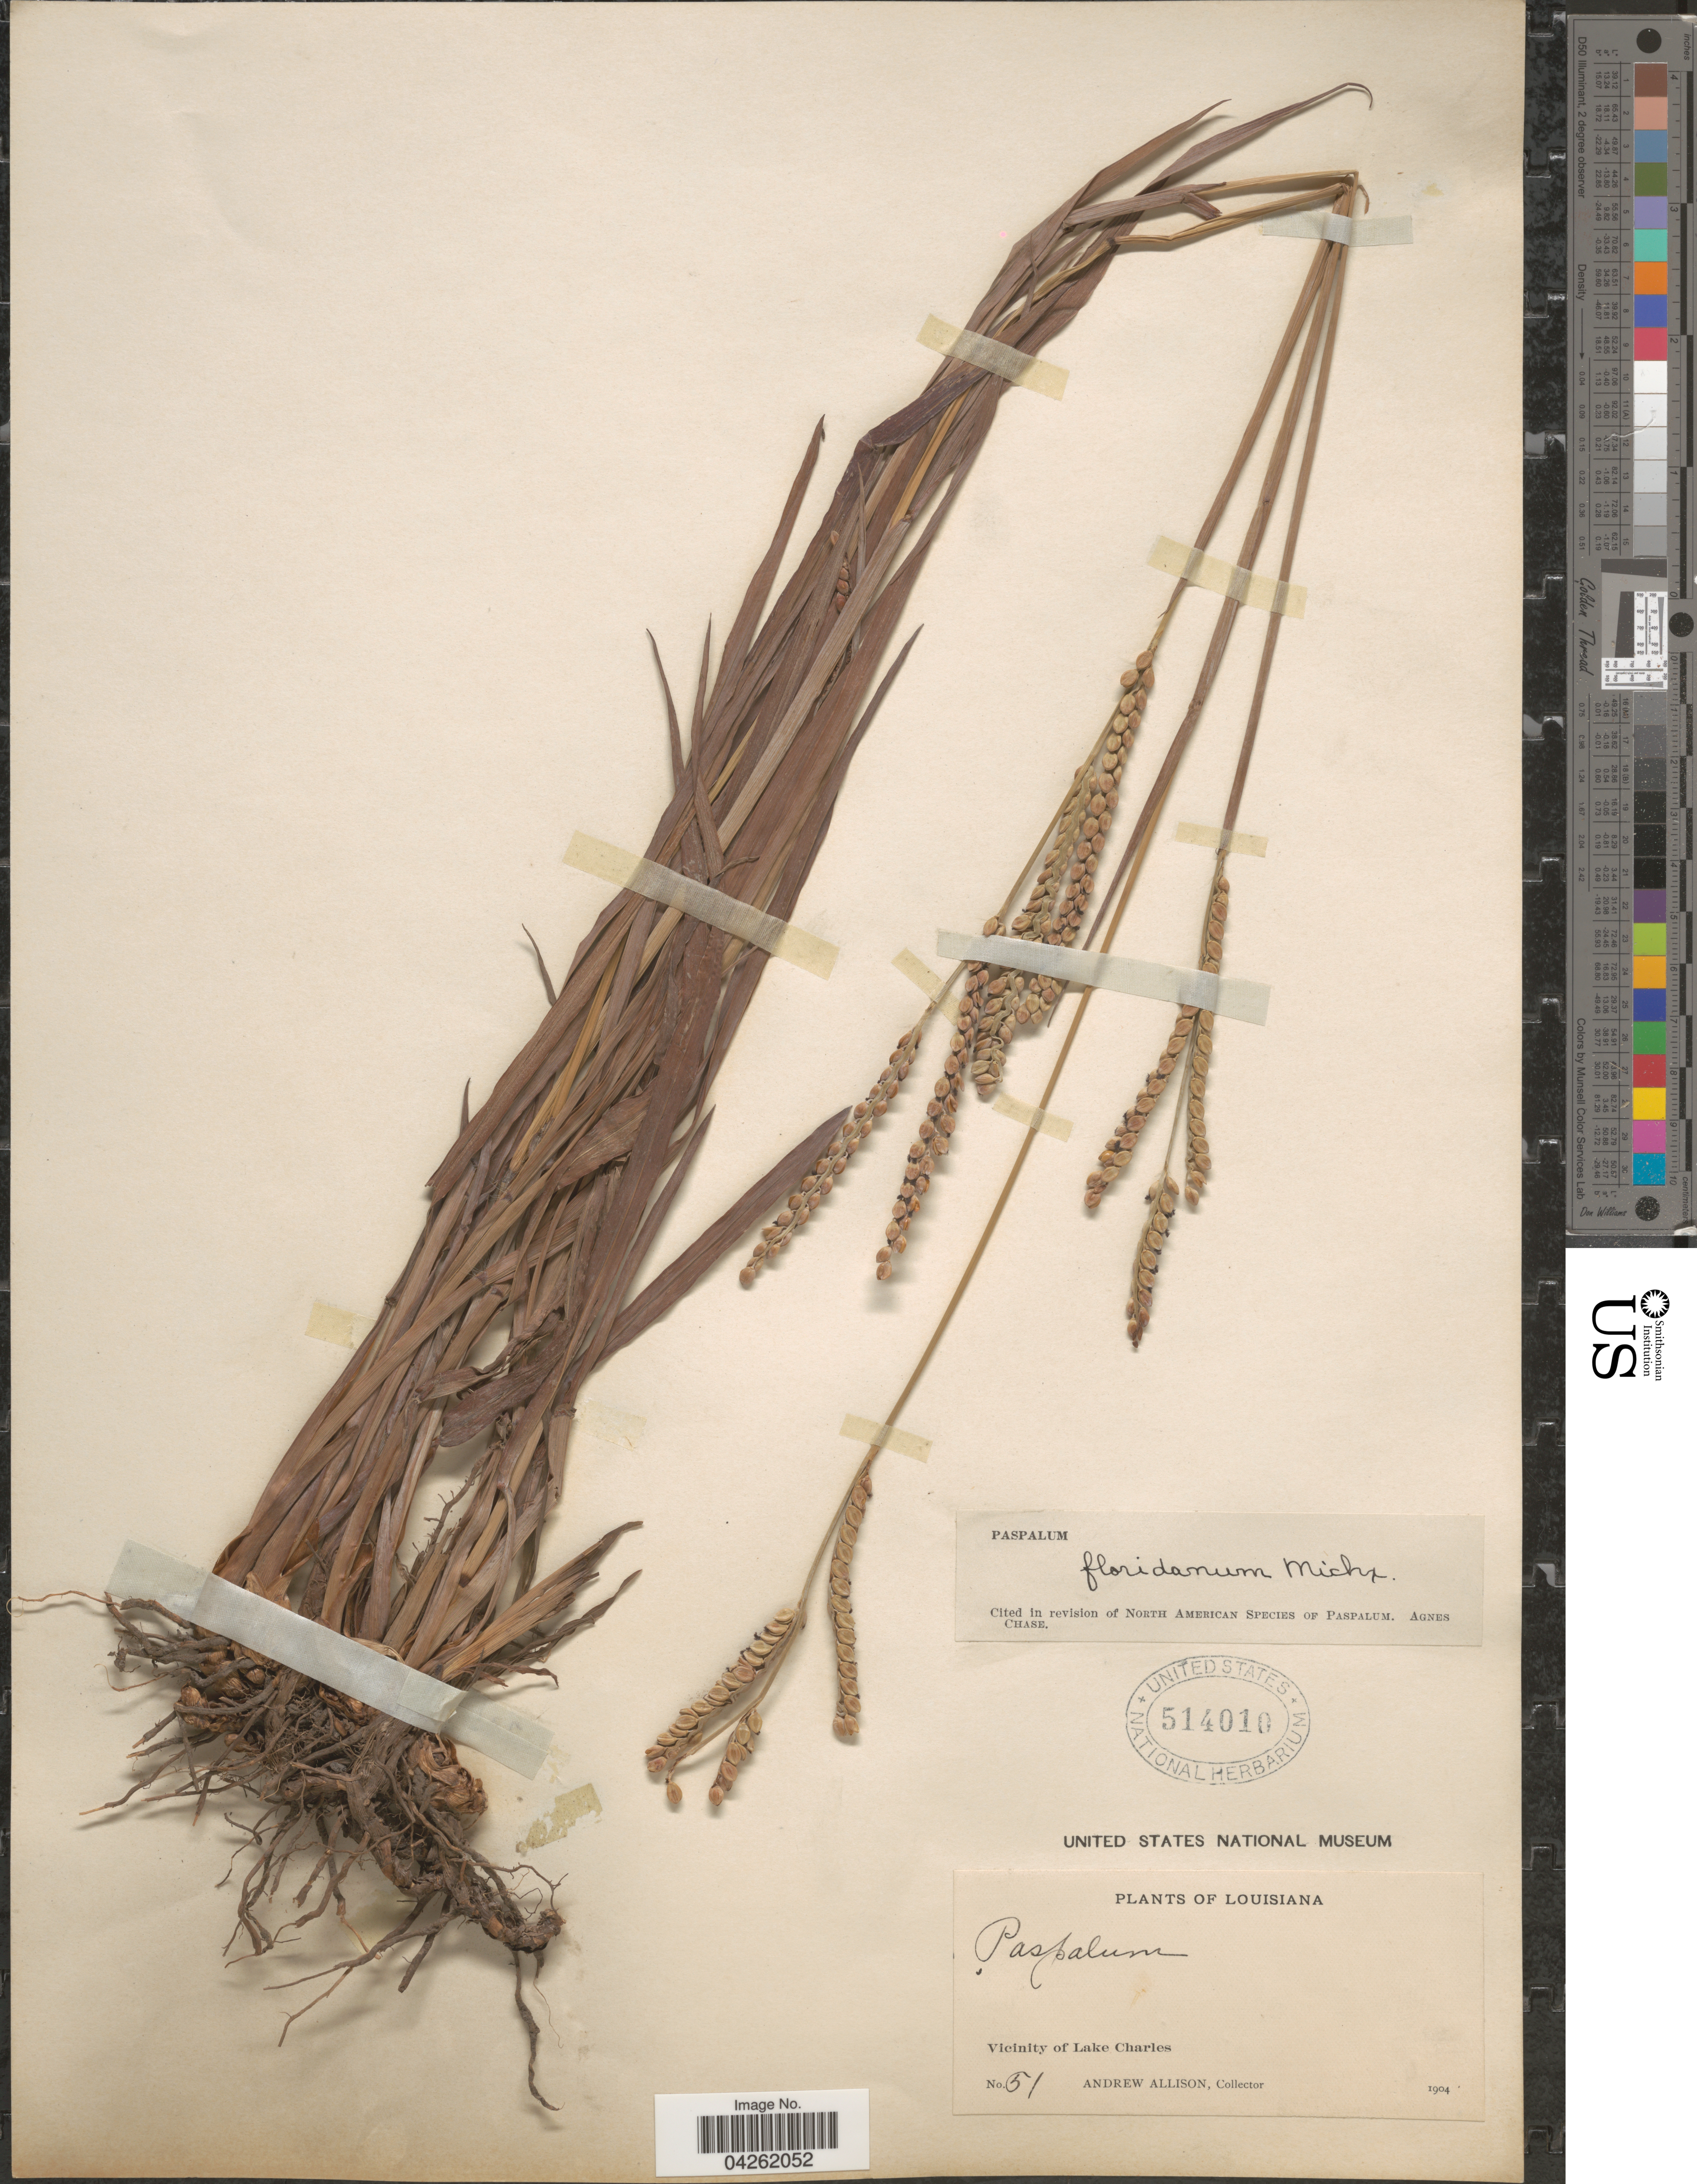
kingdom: Plantae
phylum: Tracheophyta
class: Liliopsida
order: Poales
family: Poaceae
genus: Paspalum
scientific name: Paspalum floridanum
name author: Michx.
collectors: A. Allison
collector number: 51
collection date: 1904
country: United States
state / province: Louisiana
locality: Vicinity of Lake Charles.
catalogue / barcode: US 514010